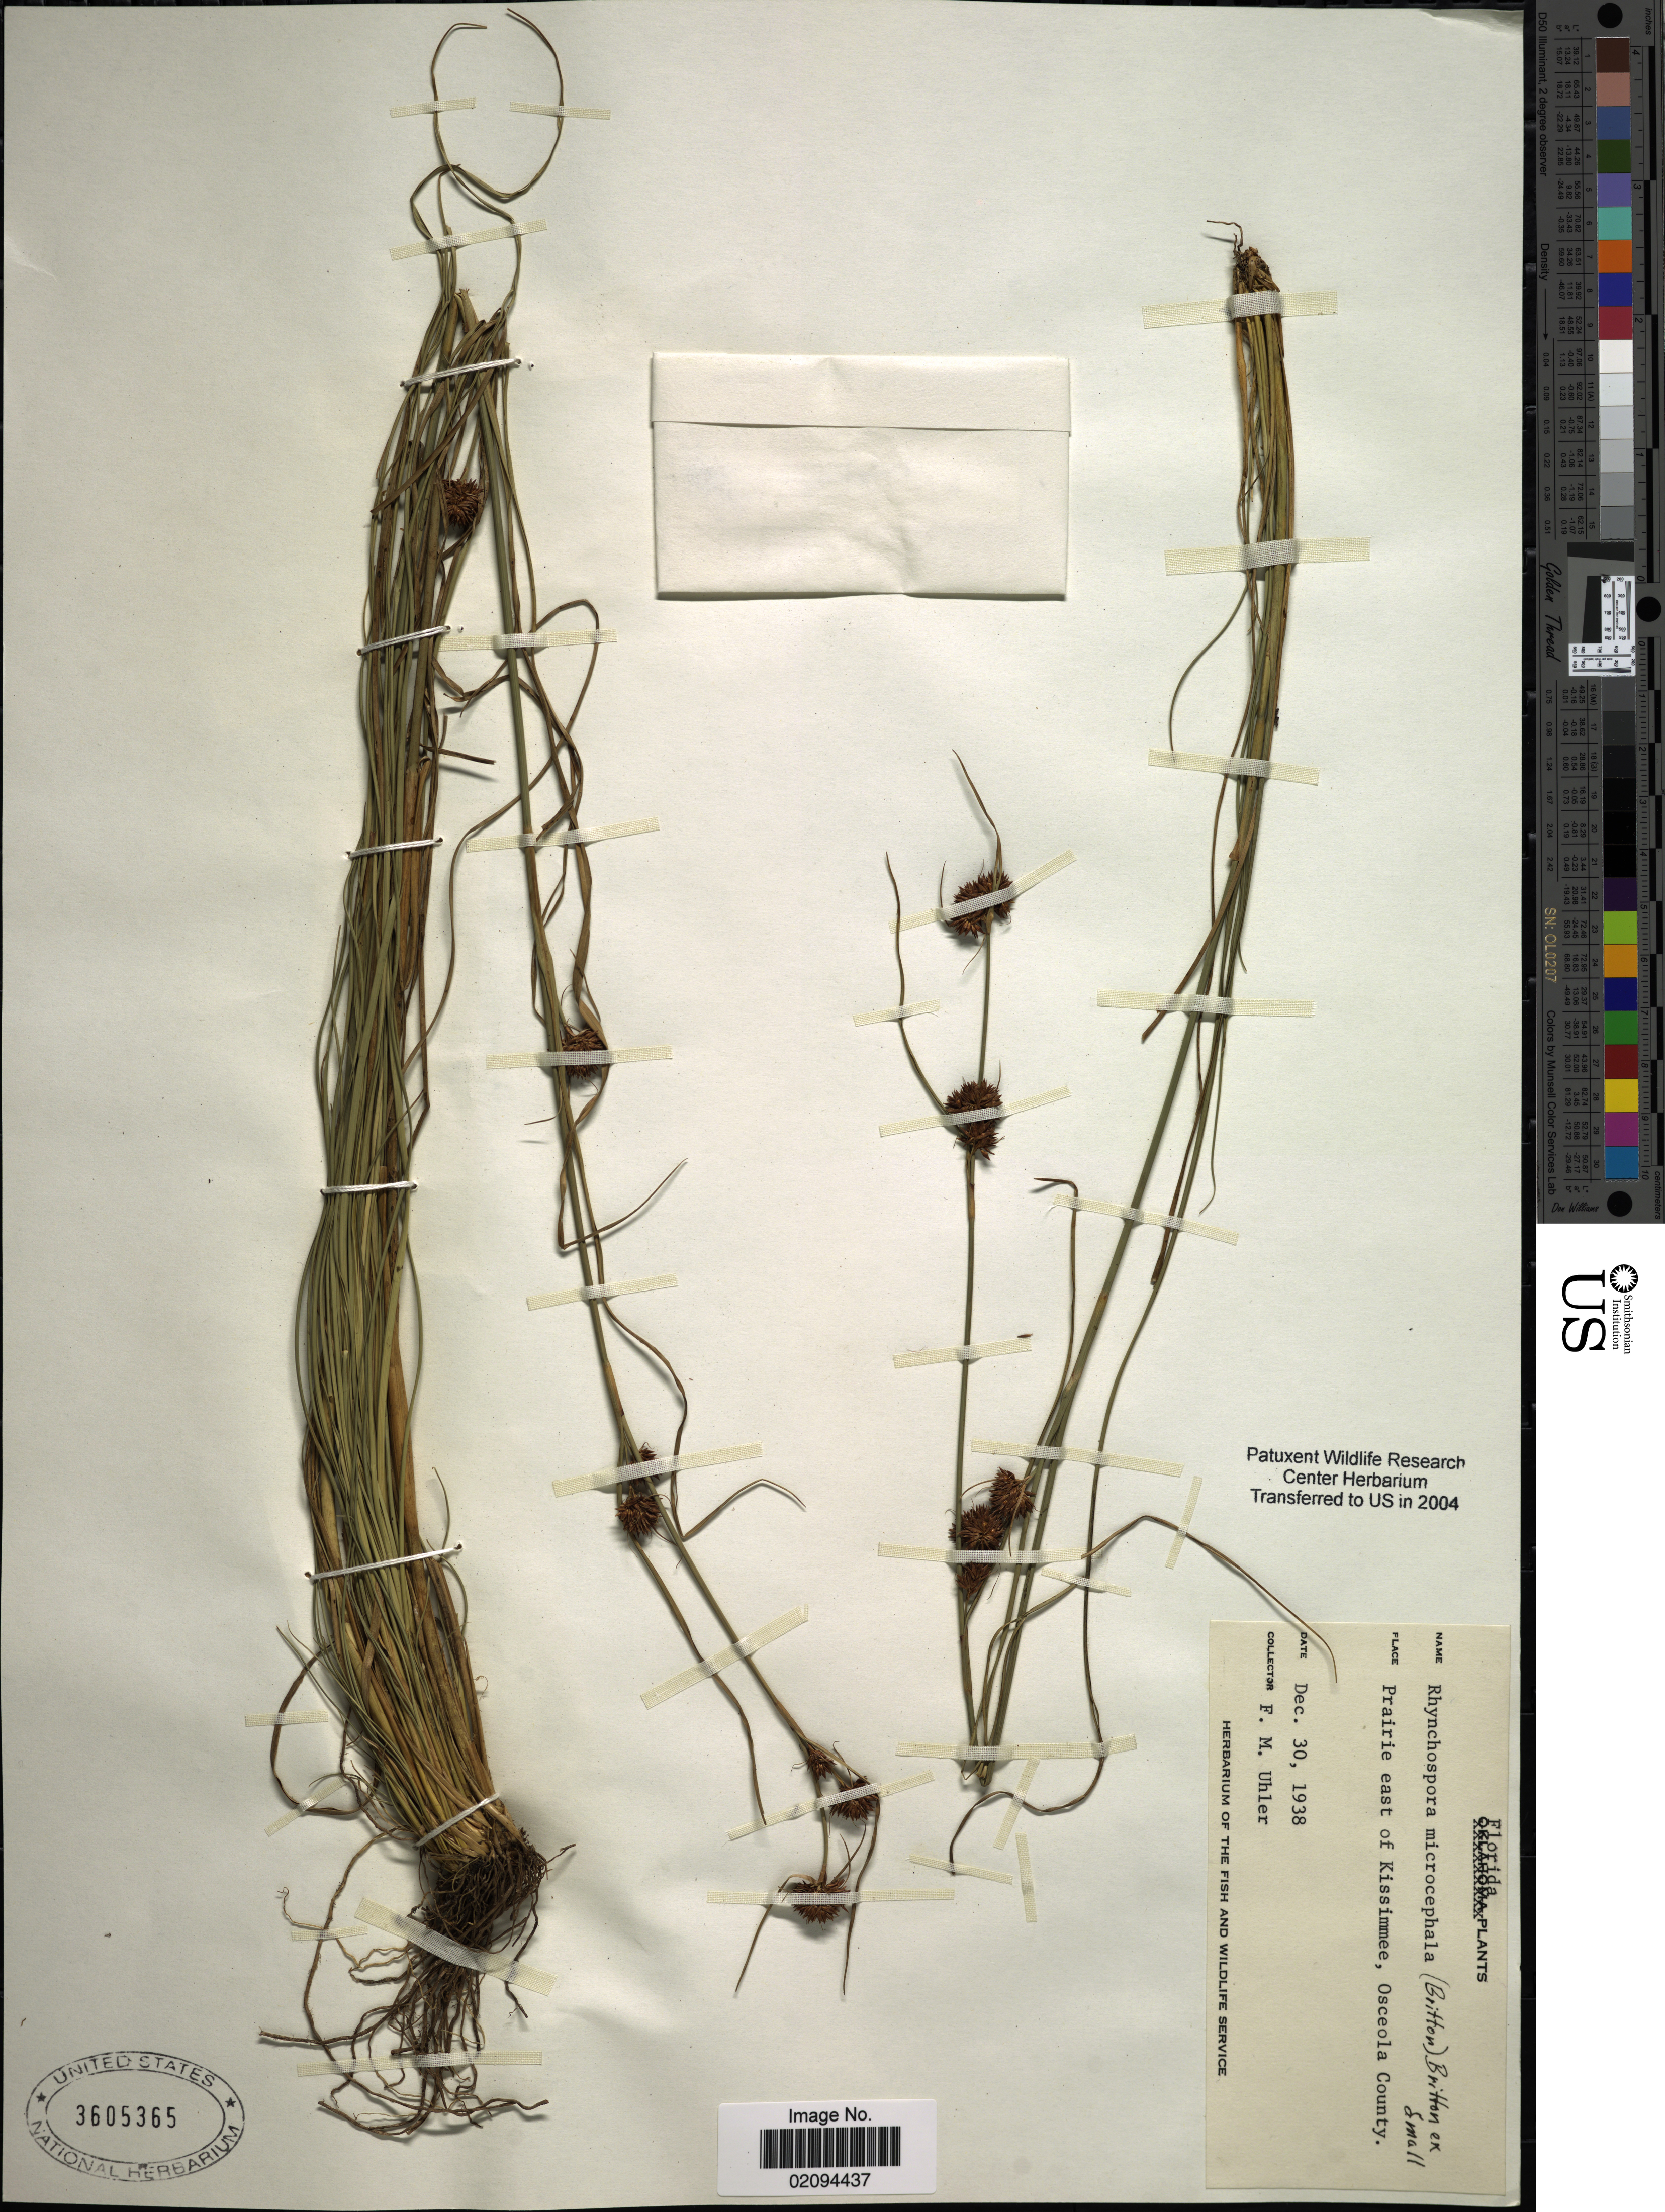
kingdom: Plantae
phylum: Tracheophyta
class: Liliopsida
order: Poales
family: Cyperaceae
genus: Rhynchospora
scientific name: Rhynchospora microcephala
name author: (Britton) Britton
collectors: F. M. Uhler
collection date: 1938-12-30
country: United States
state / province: Florida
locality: Prairie east of Kissimmee, Osceola County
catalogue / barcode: US 3605365